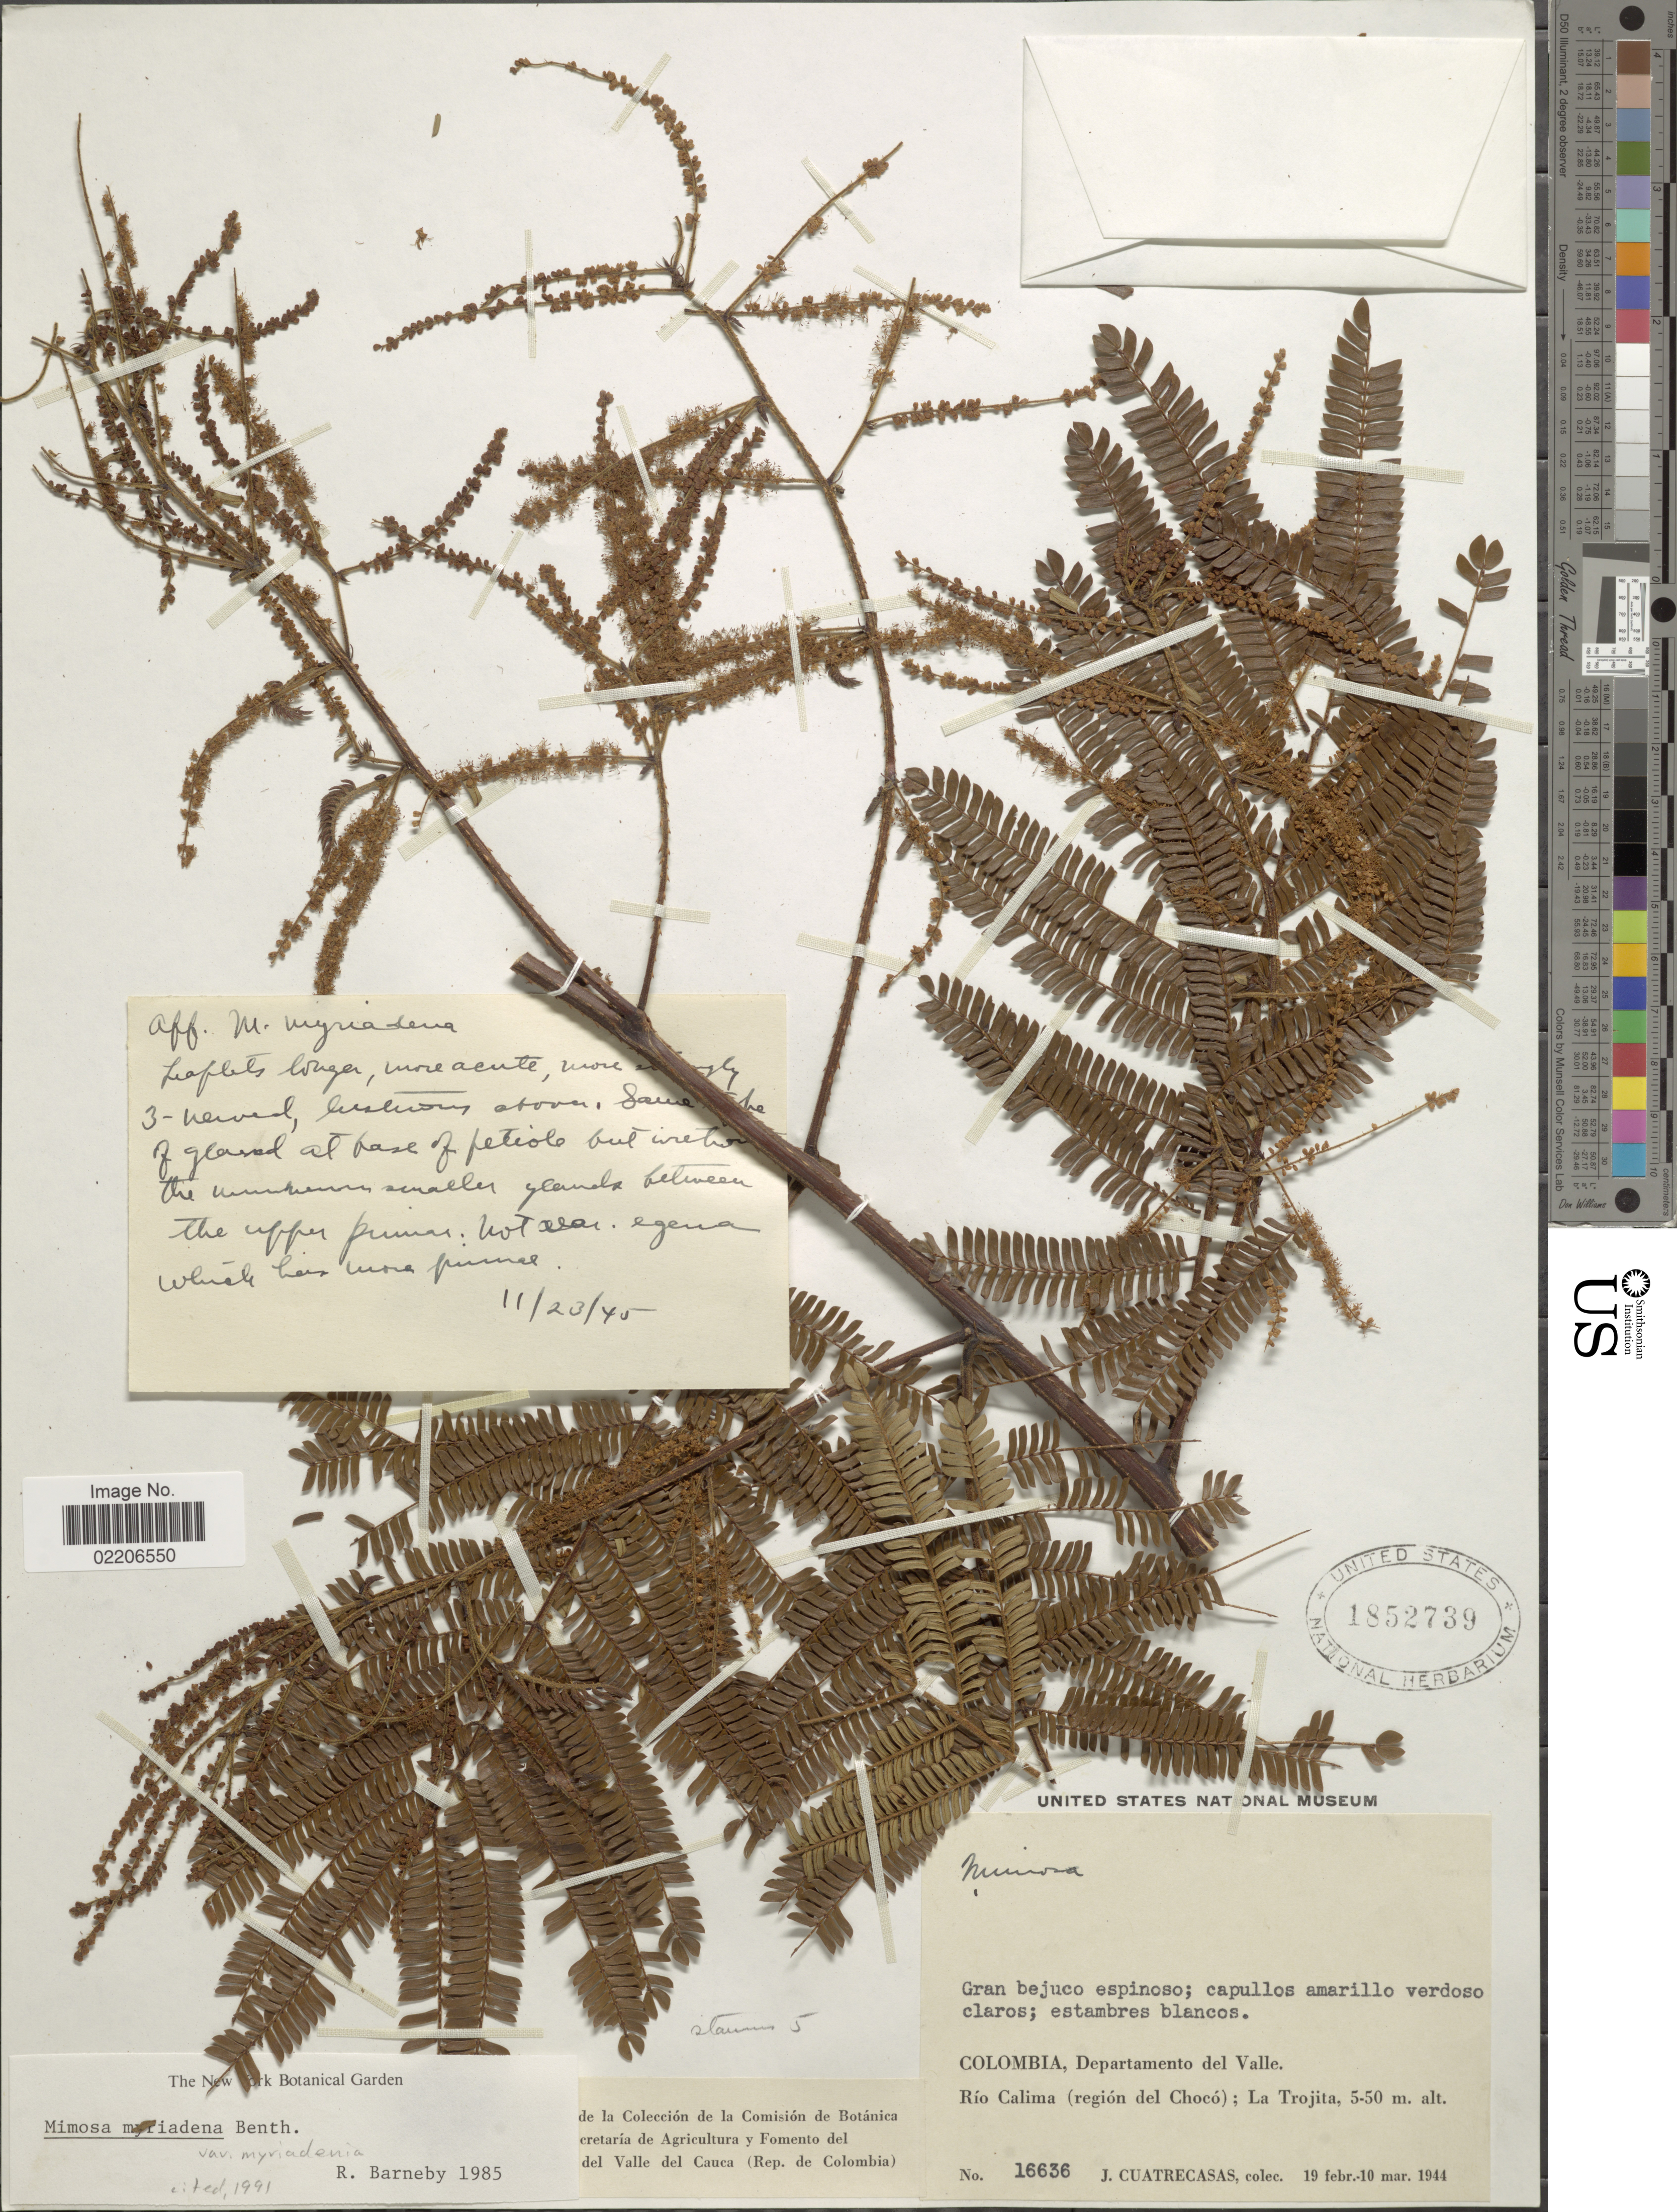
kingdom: Plantae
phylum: Tracheophyta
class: Magnoliopsida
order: Fabales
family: Fabaceae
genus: Mimosa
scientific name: Mimosa myriadenia var. myriadenia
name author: (Benth.) Benth.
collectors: J. Cuatrecasas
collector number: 16636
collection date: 1944-02-19/1944-03-10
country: Colombia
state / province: Valle del Cauca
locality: Colombia, Departamento del Valle. Río Calima (región del Chocó); La Trojita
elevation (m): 5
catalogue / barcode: US 1852739